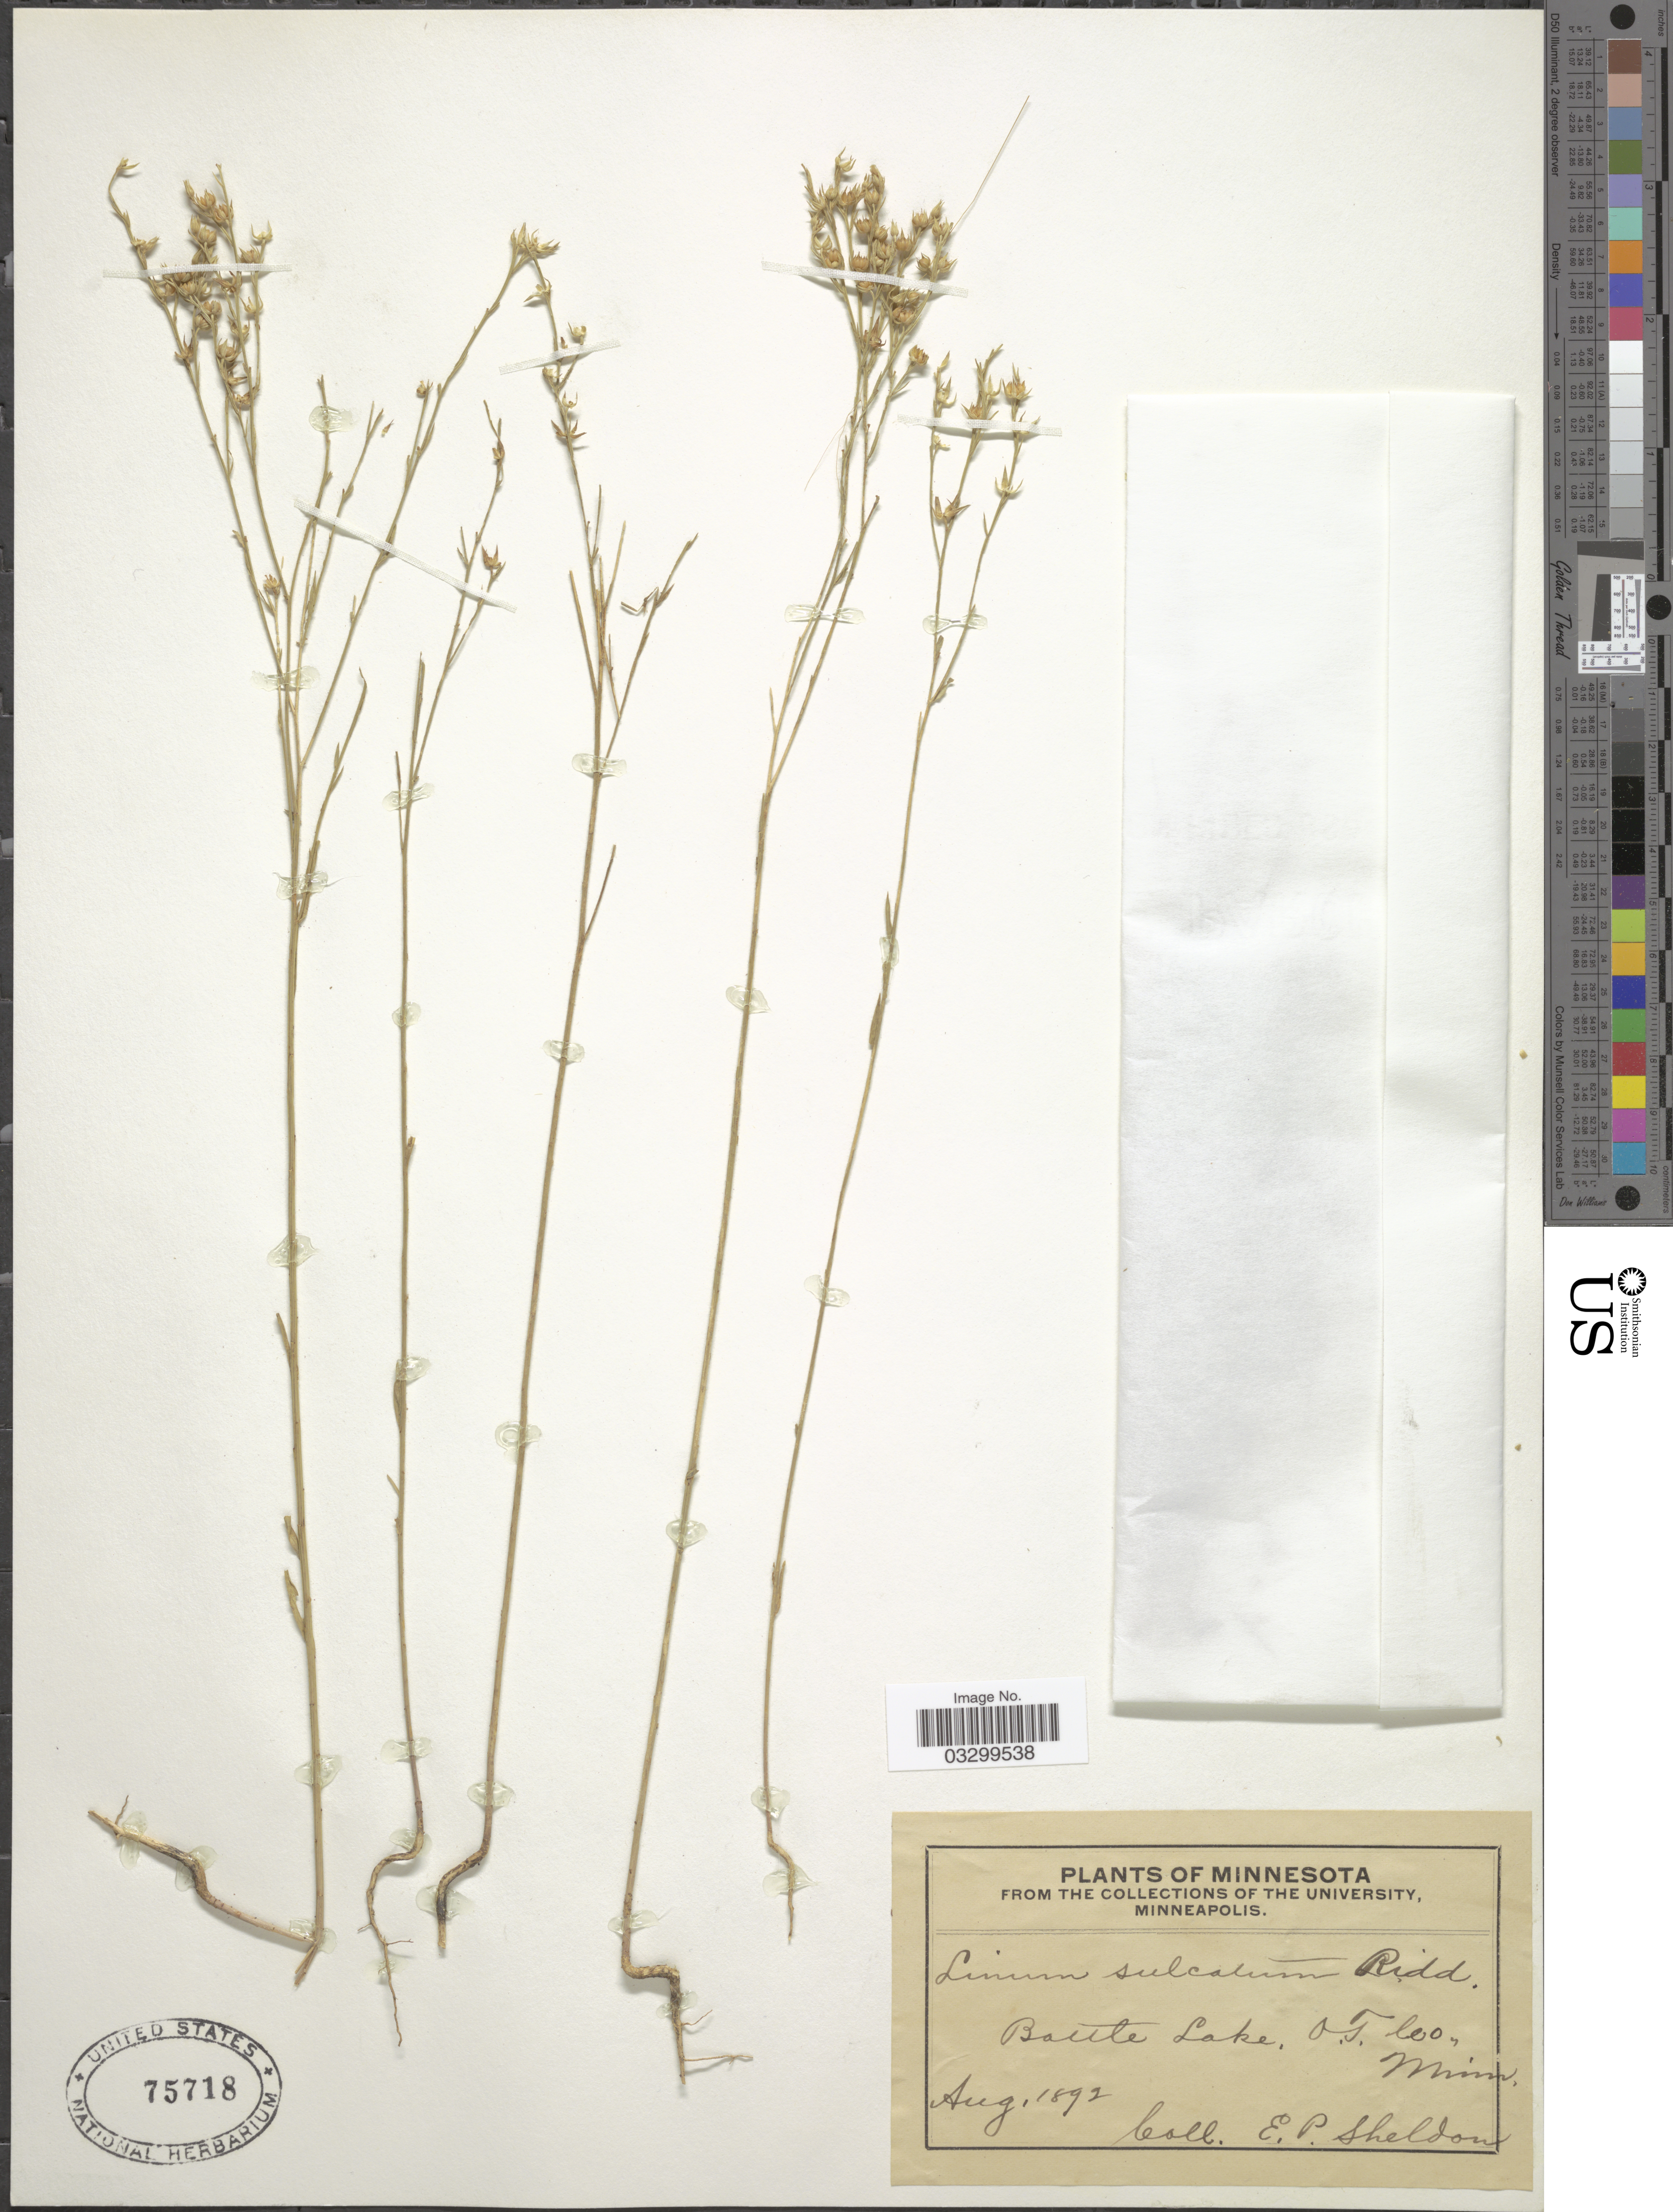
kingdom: Plantae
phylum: Tracheophyta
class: Magnoliopsida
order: Malpighiales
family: Linaceae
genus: Linum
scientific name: Linum sulcatum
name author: Riddell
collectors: E. P. Sheldon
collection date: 1892-08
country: United States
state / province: Minnesota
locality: Battle Lake, O.T.Co.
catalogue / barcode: US 75718